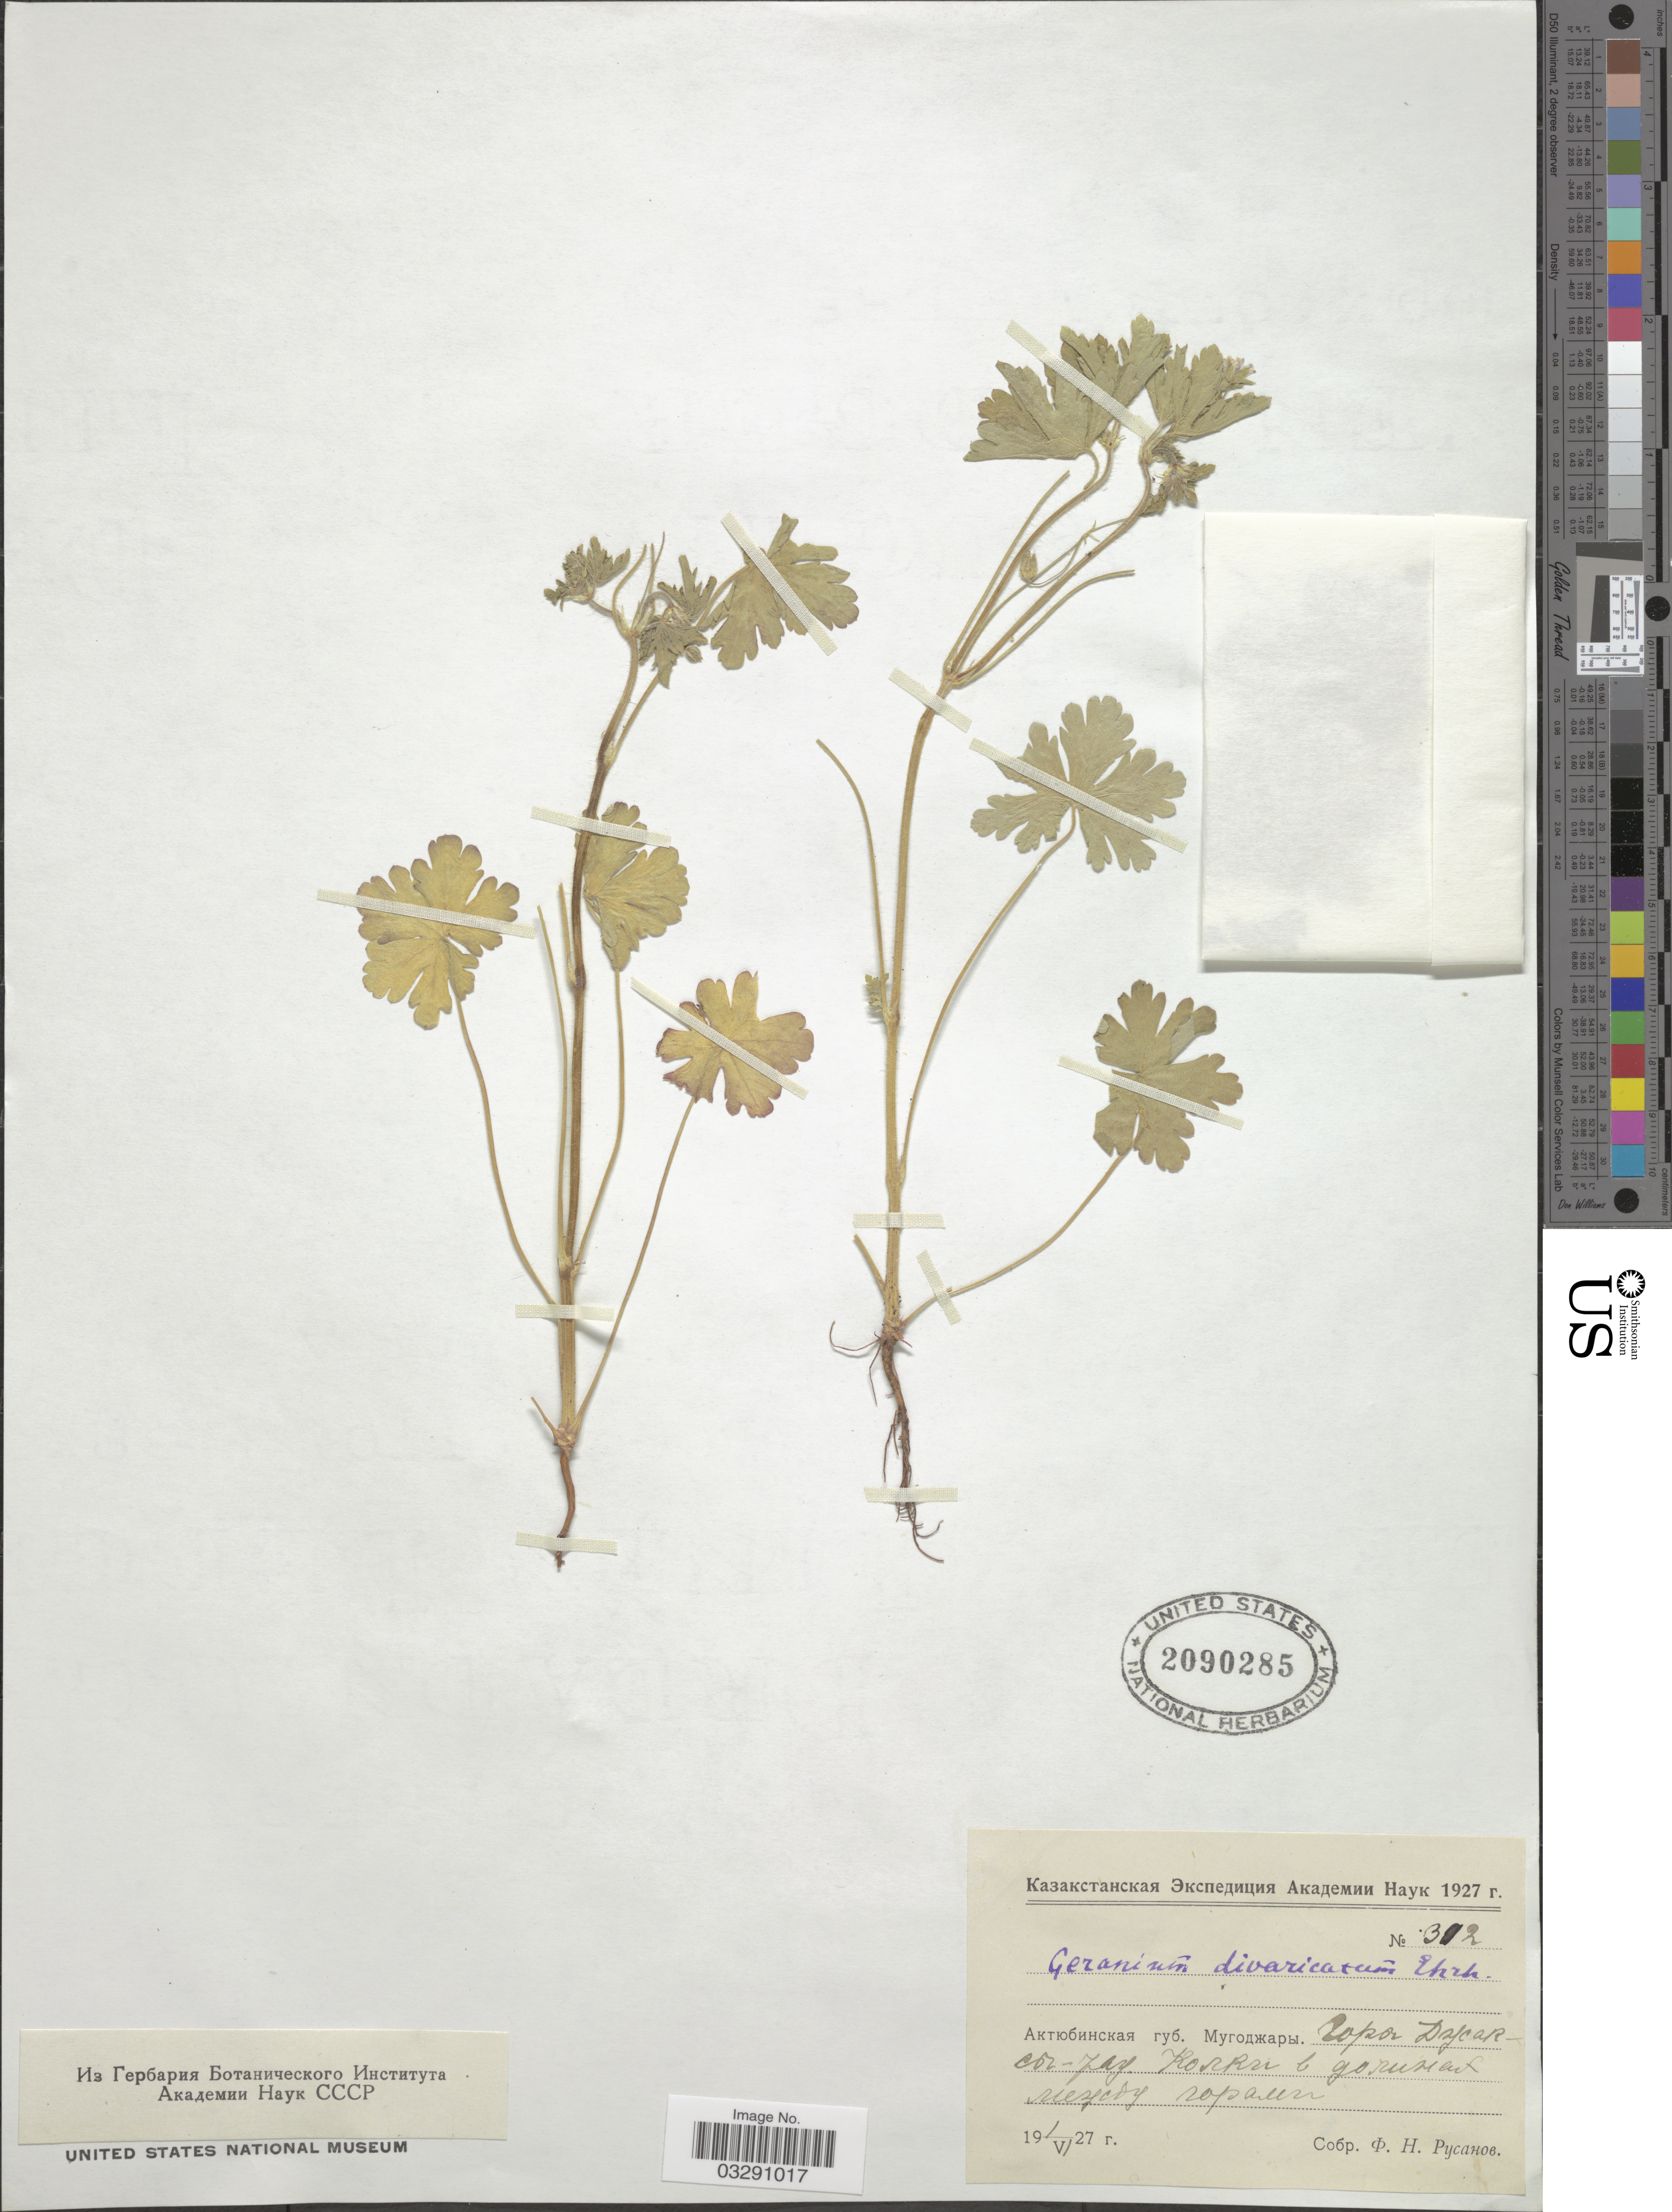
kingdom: Plantae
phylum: Tracheophyta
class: Magnoliopsida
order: Geraniales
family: Geraniaceae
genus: Geranium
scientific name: Geranium divaricatum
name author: Ehrh.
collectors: F. Rusanov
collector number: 302*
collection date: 1927-06-01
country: Kazakhstan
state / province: Aqtobe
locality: Mugodzhary, Dzhaksy Mt.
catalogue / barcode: US 2090285